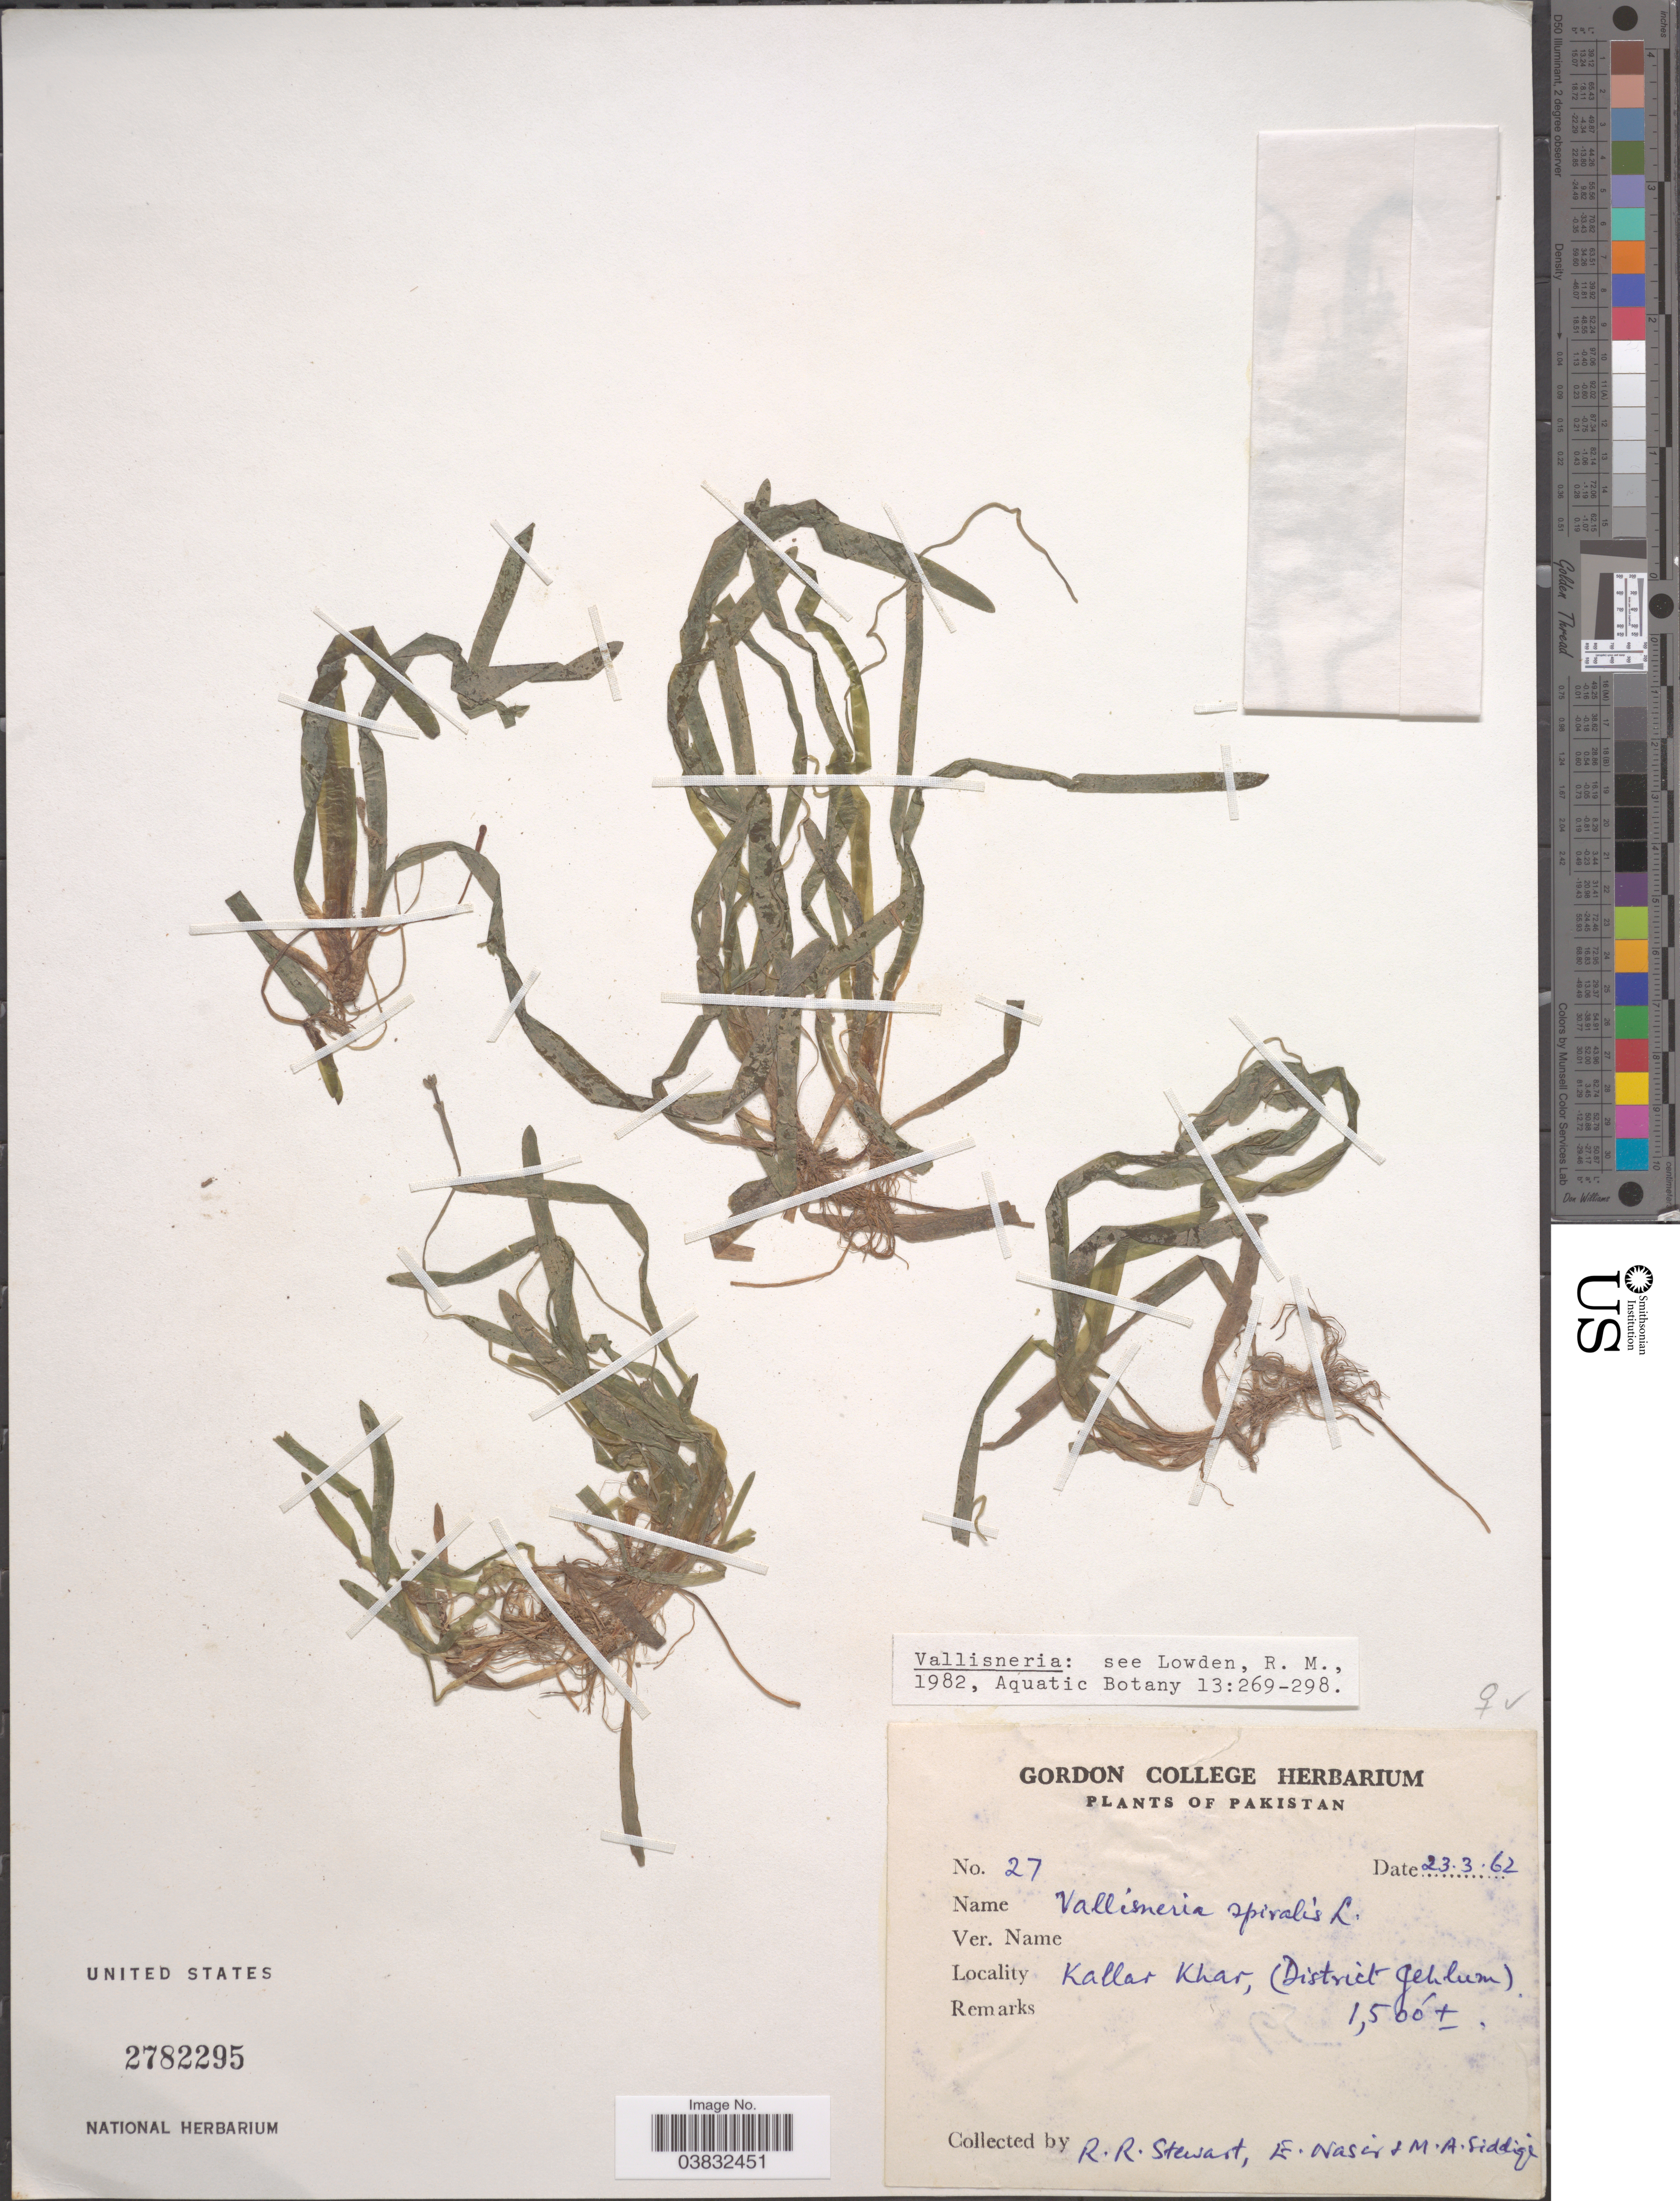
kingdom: Plantae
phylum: Tracheophyta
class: Liliopsida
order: Alismatales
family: Hydrocharitaceae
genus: Vallisneria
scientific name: Vallisneria sp.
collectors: R. Stewart, E. Nasir & M. Siddiqi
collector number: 27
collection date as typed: Transcribed d/m/y: 23/3/62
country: Pakistan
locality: Kallar Khar, (District Jehlum).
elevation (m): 457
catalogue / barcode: US 2782295